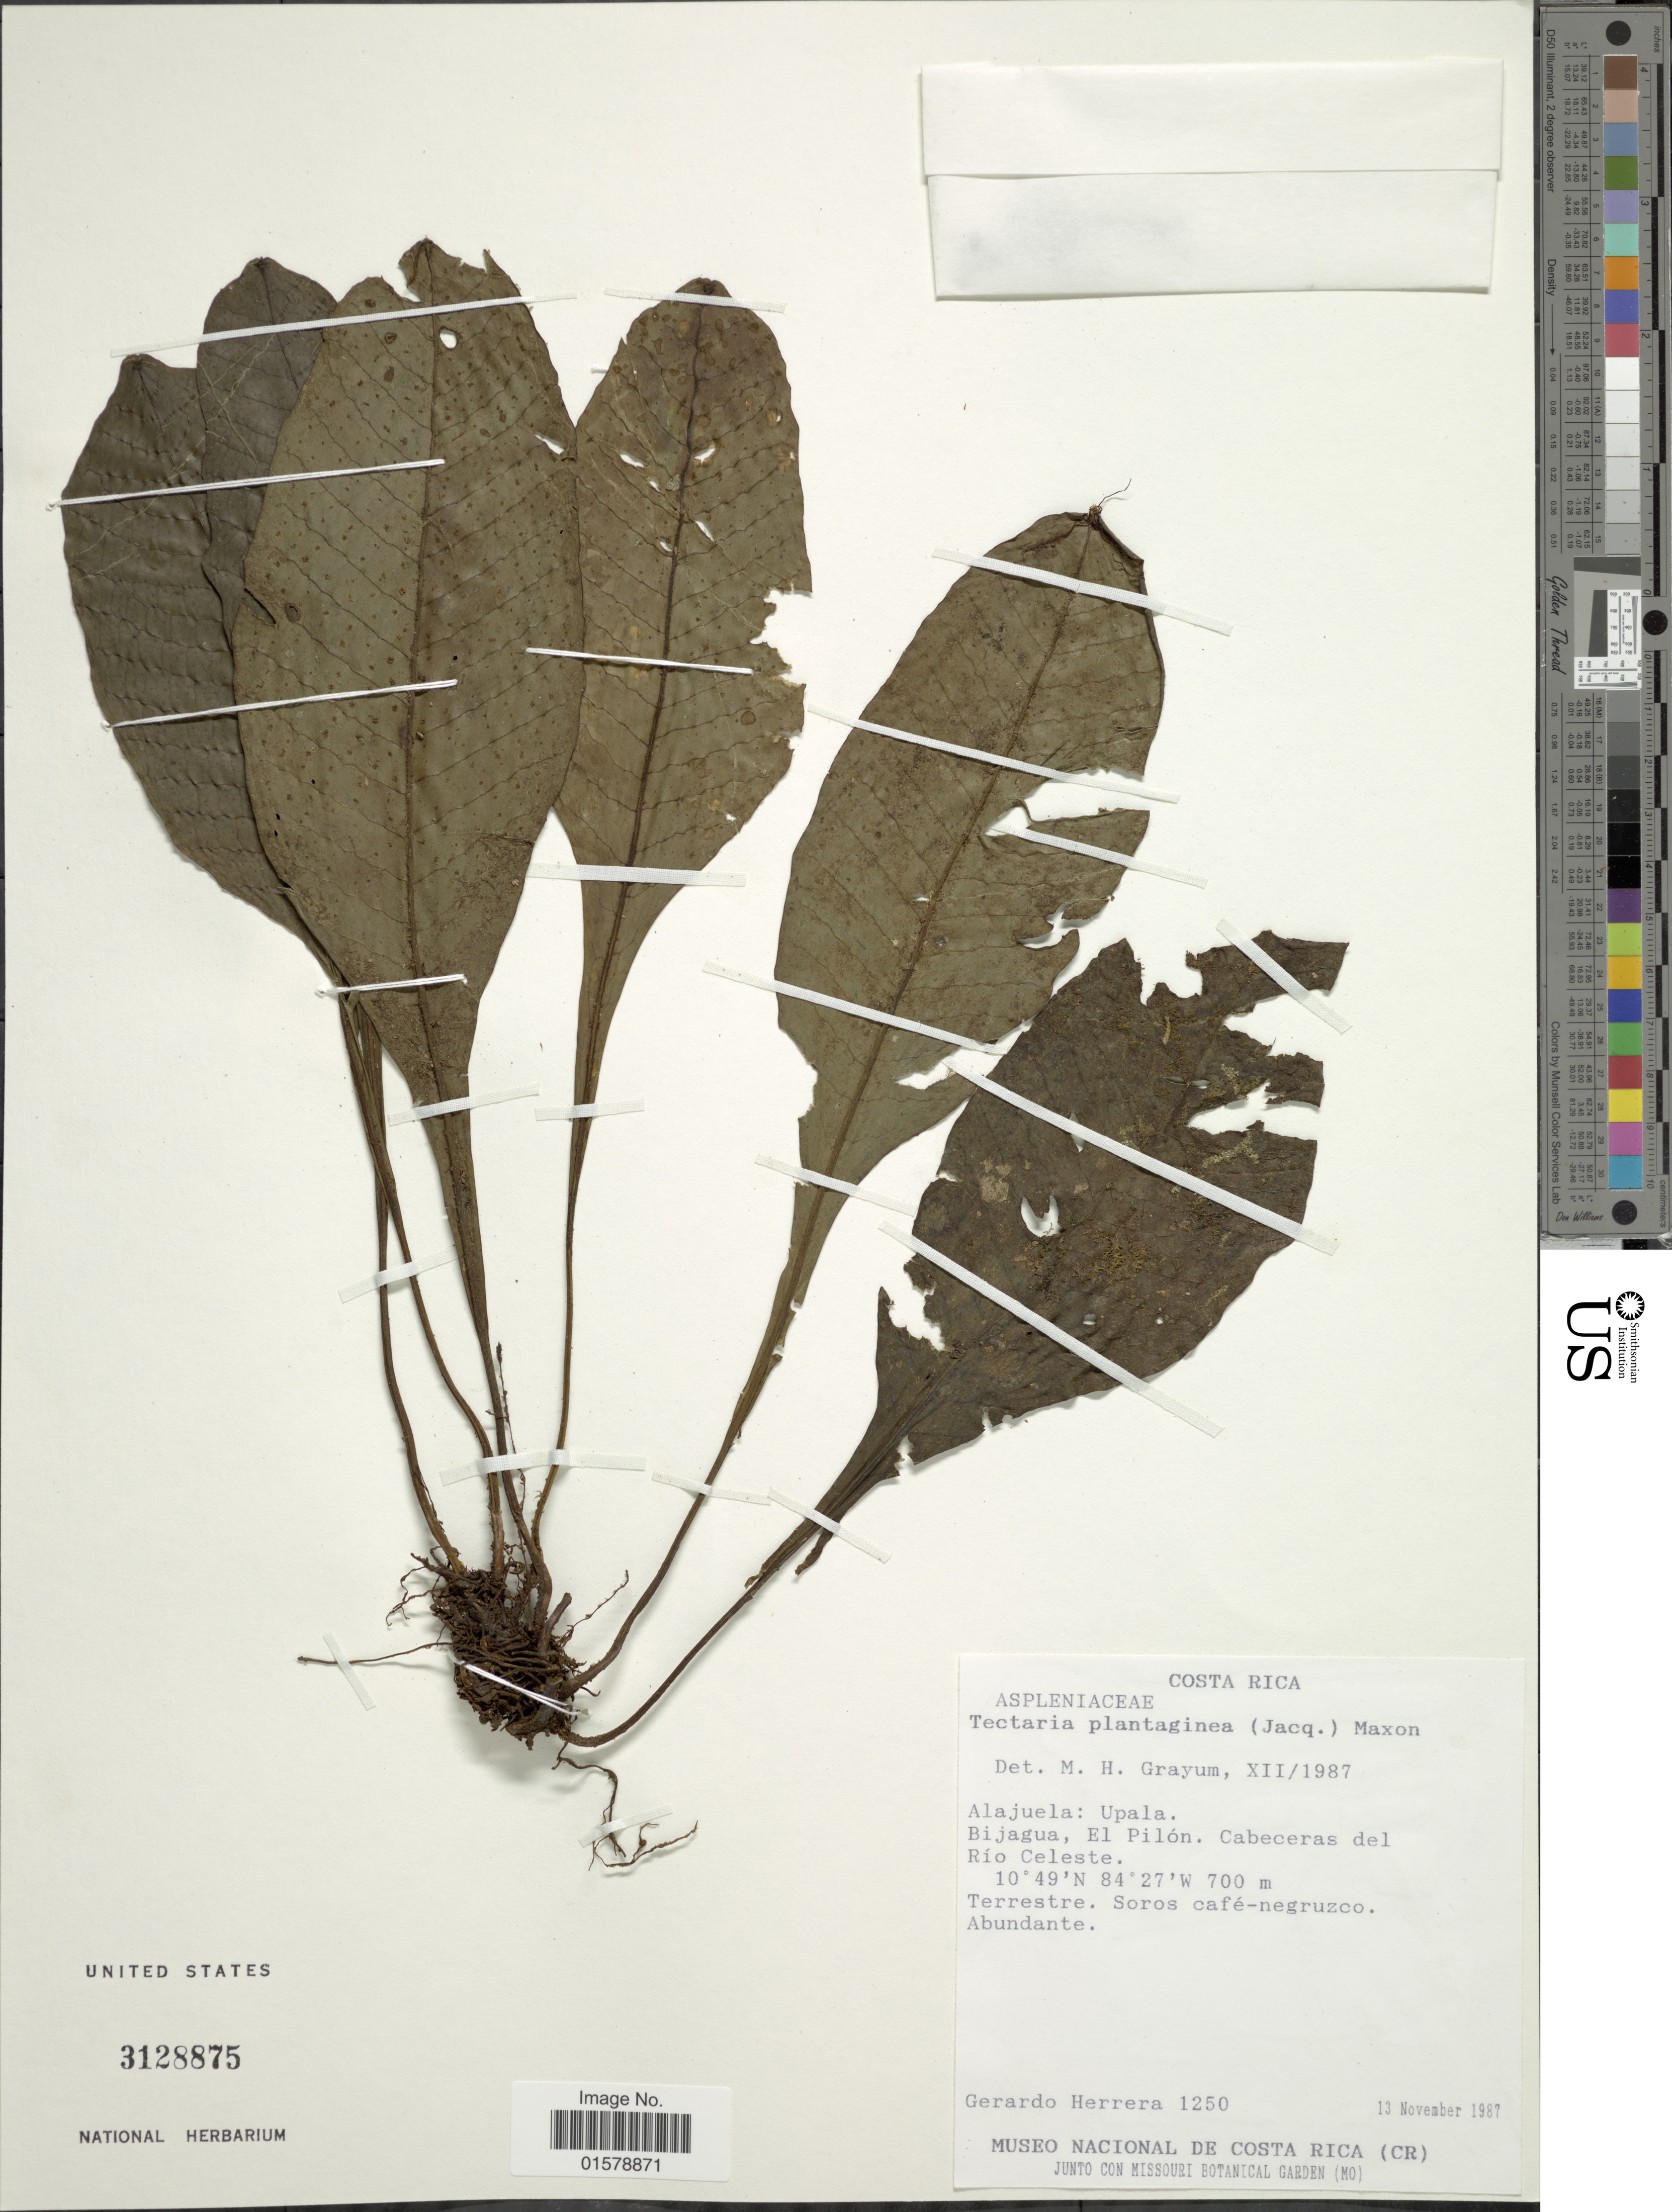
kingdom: Plantae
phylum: Tracheophyta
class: Polypodiopsida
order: Polypodiales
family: Tectariaceae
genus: Tectaria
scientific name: Tectaria plantaginea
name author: (Jacq.) Maxon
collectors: G. Herrera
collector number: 1250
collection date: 1987-11-13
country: Costa Rica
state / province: Alajuela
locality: Upala, Bijagua, El Pilon, Cabeceras del Rio Celeste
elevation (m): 700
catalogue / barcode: US 3128875